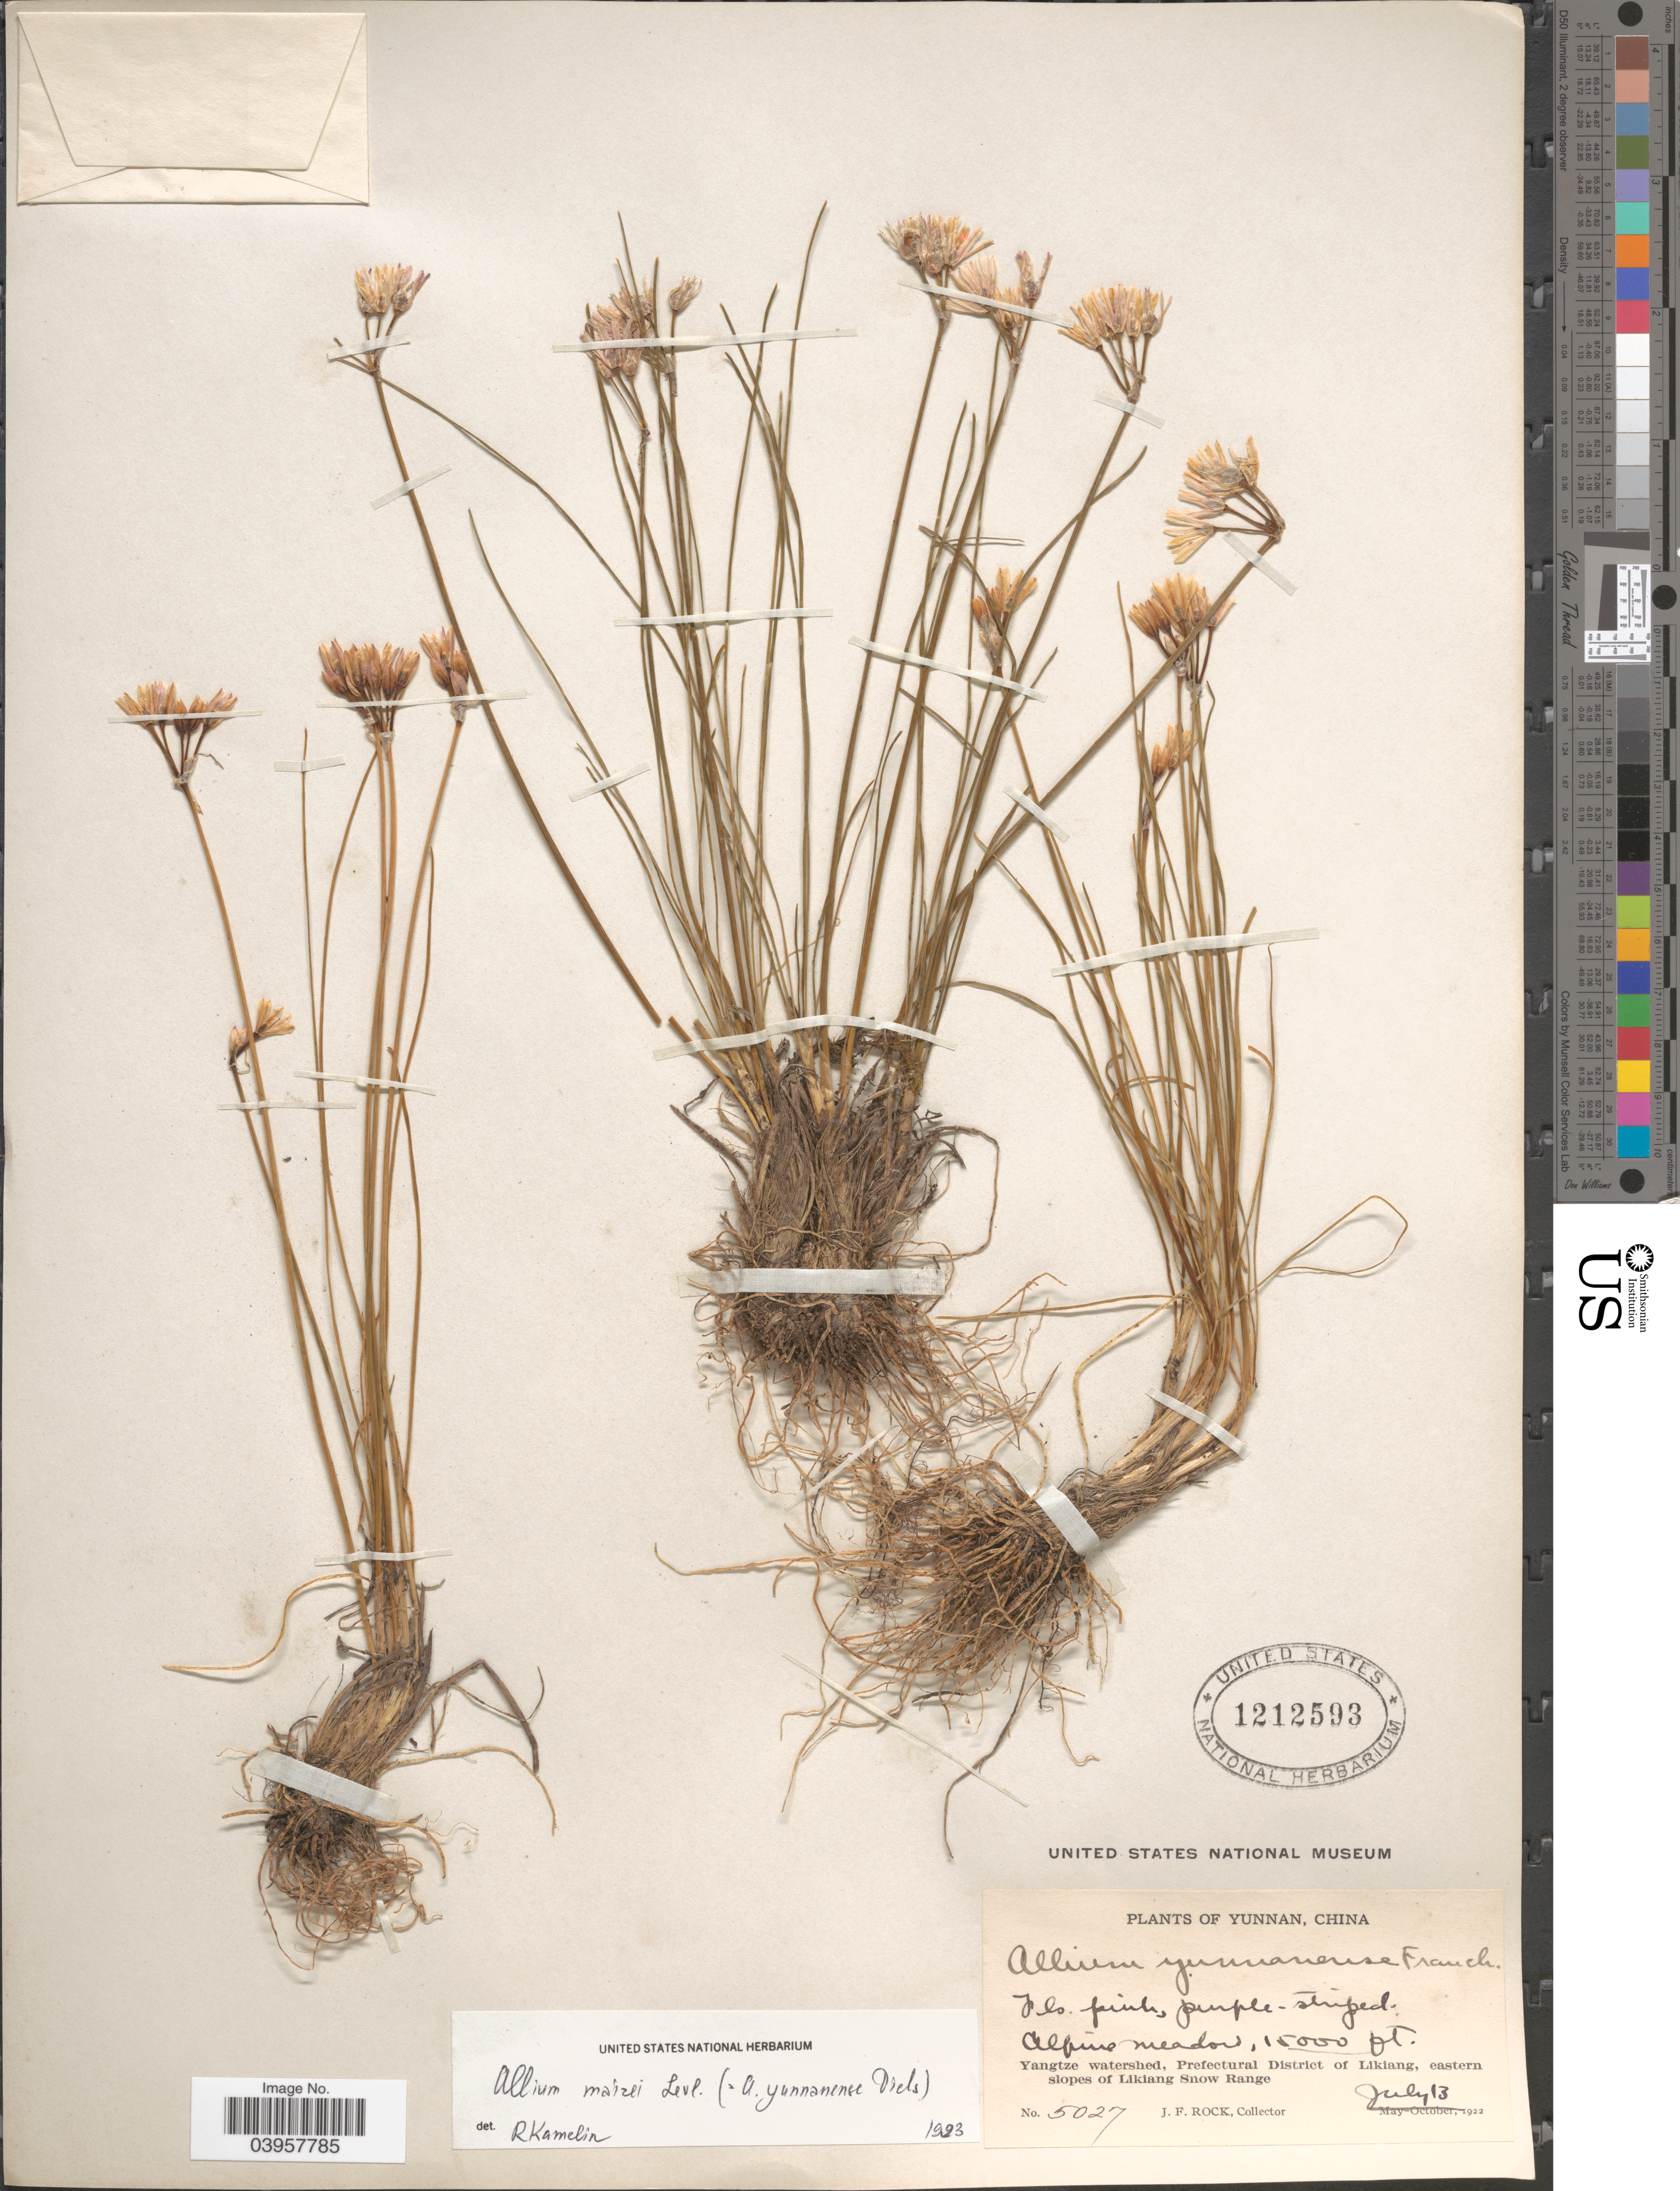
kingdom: Plantae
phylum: Tracheophyta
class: Liliopsida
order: Asparagales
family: Amaryllidaceae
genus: Allium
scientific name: Allium mairei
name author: H. Lév.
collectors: J. Rock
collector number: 5027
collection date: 1922-07-13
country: China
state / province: Yunnan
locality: Alpine meadow. Yangtze watershed, Prefectural District of Likiang, eastern slopes of Likiang Snow Range.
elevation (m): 4572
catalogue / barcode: US 1212593